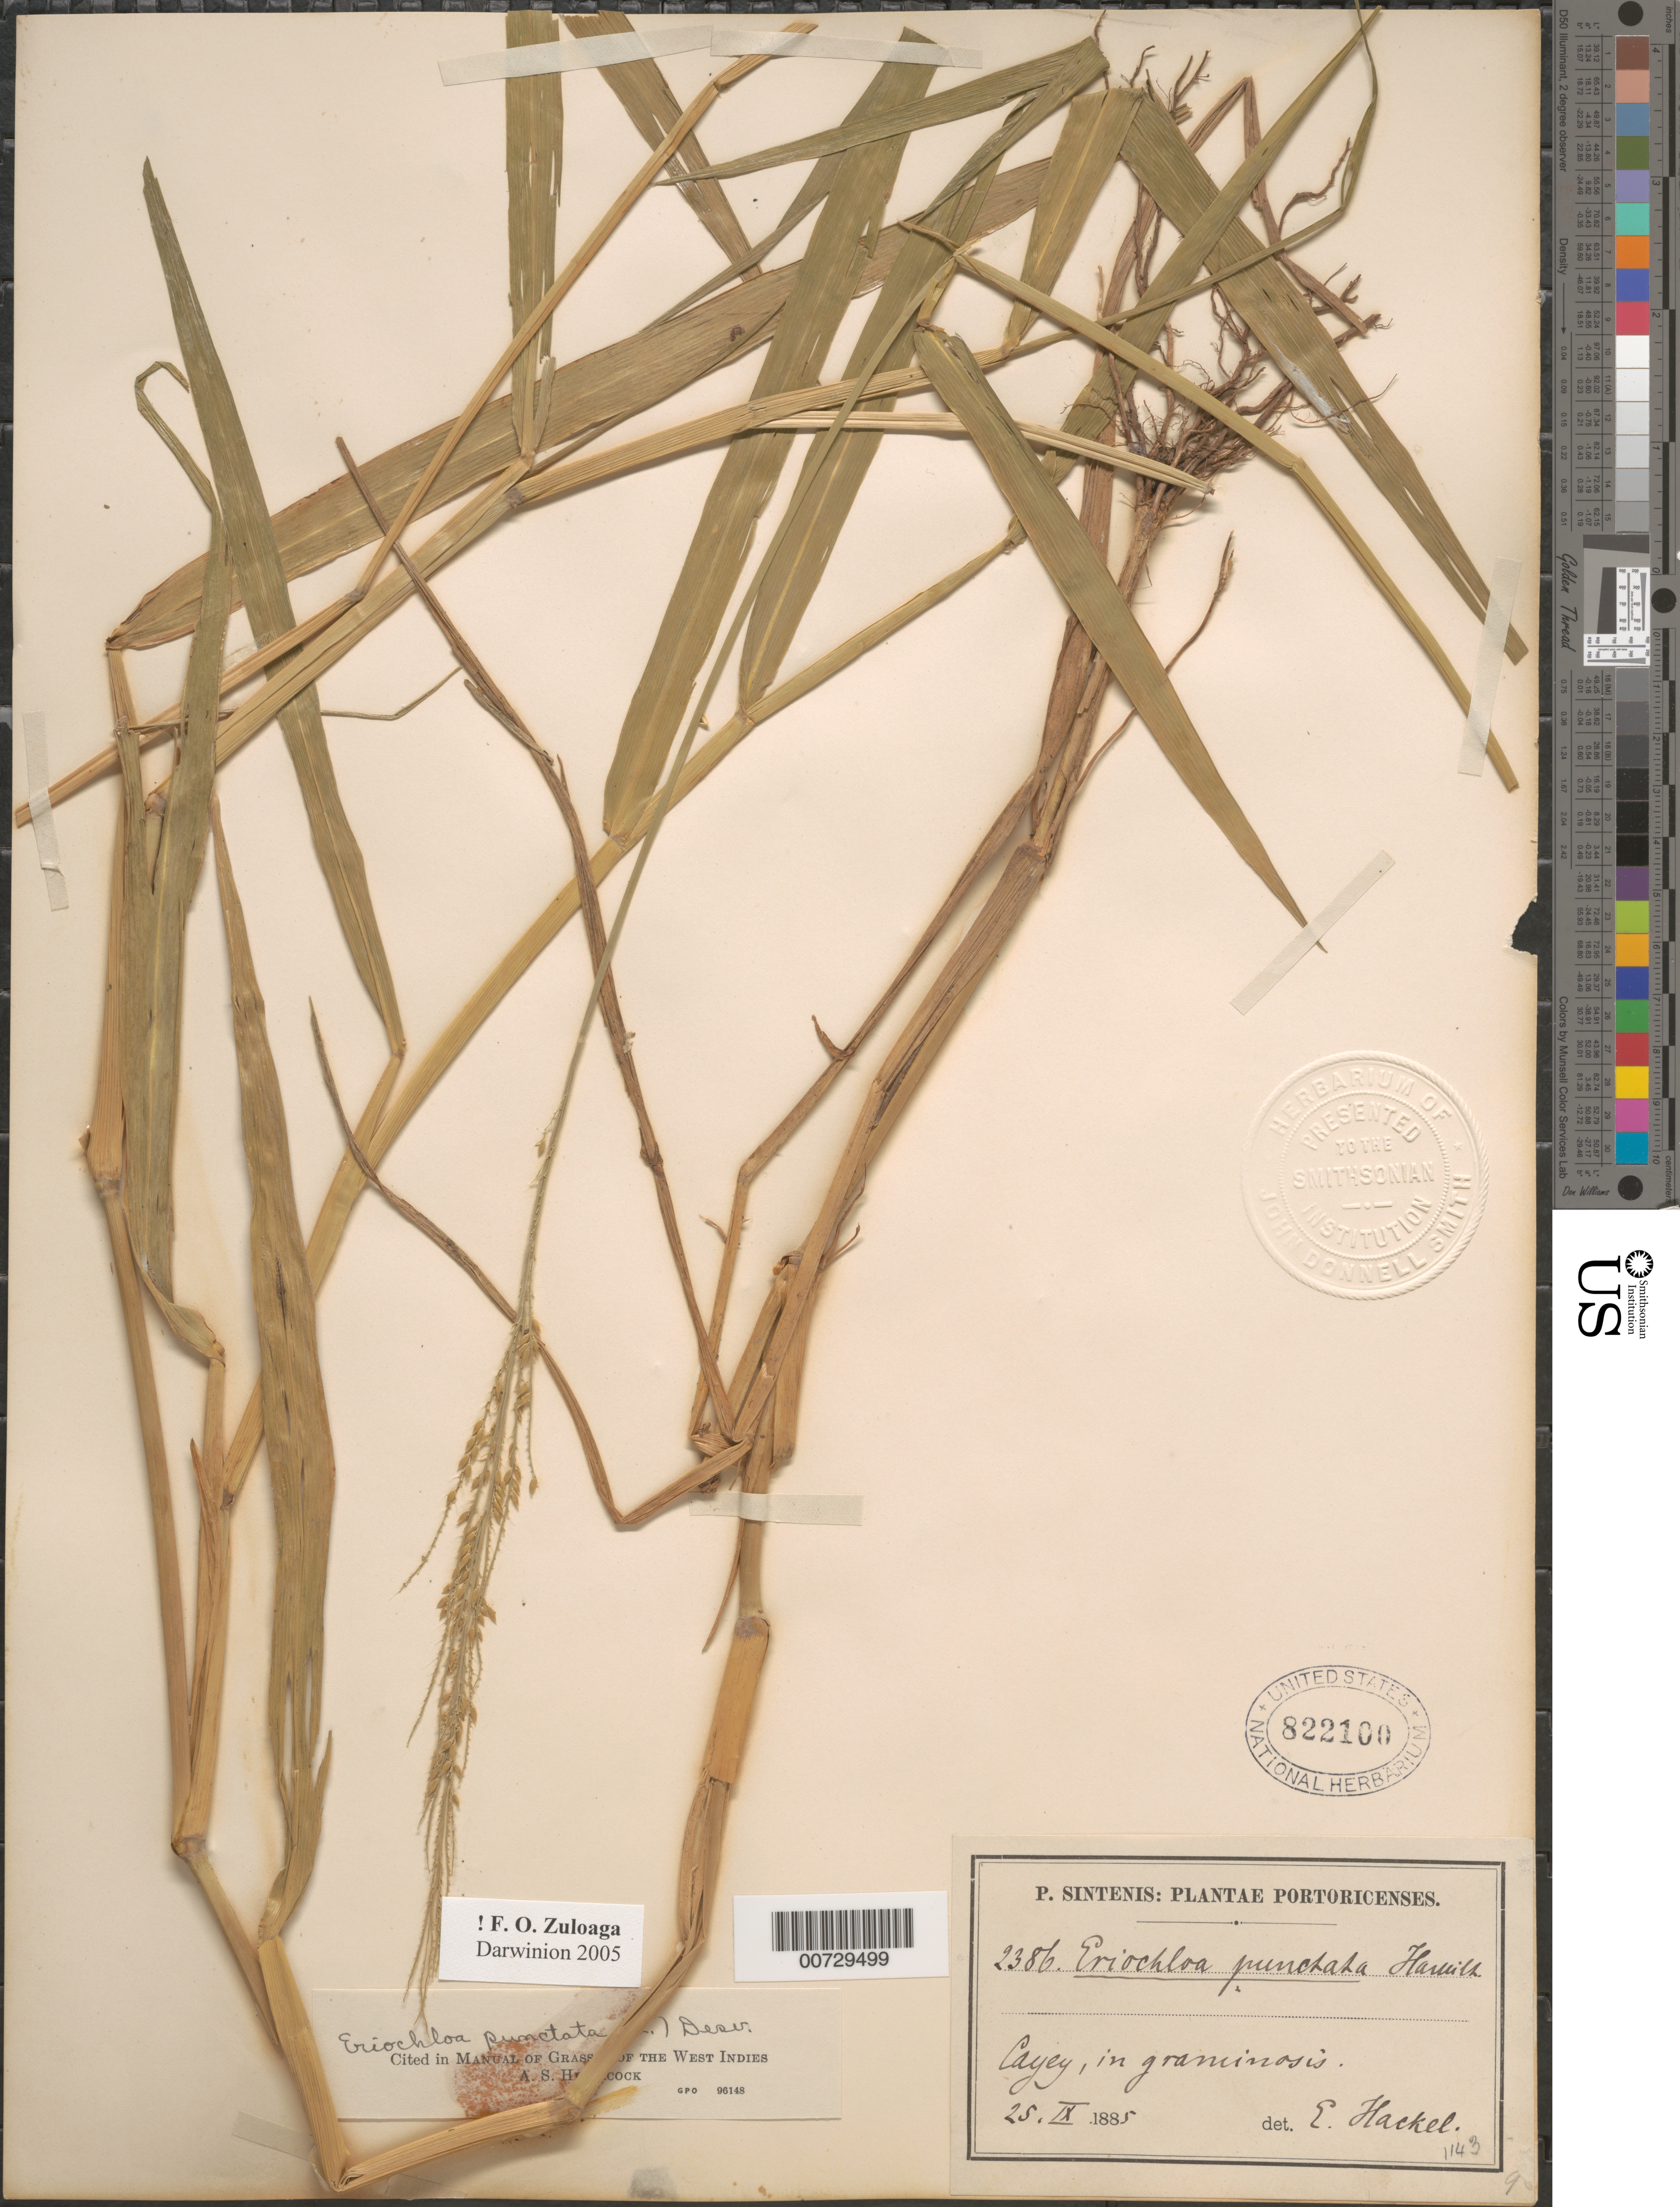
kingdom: Plantae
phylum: Tracheophyta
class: Liliopsida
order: Poales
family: Poaceae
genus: Eriochloa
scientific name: Eriochloa punctata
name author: (L.) Desv. ex Ham.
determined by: Hackel, E.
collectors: P. Sintenis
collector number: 2386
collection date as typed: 25 Sep 1885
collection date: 1885-09-25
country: Puerto Rico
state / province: Cayey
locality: Cayey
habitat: In graminosis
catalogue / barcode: US 822100